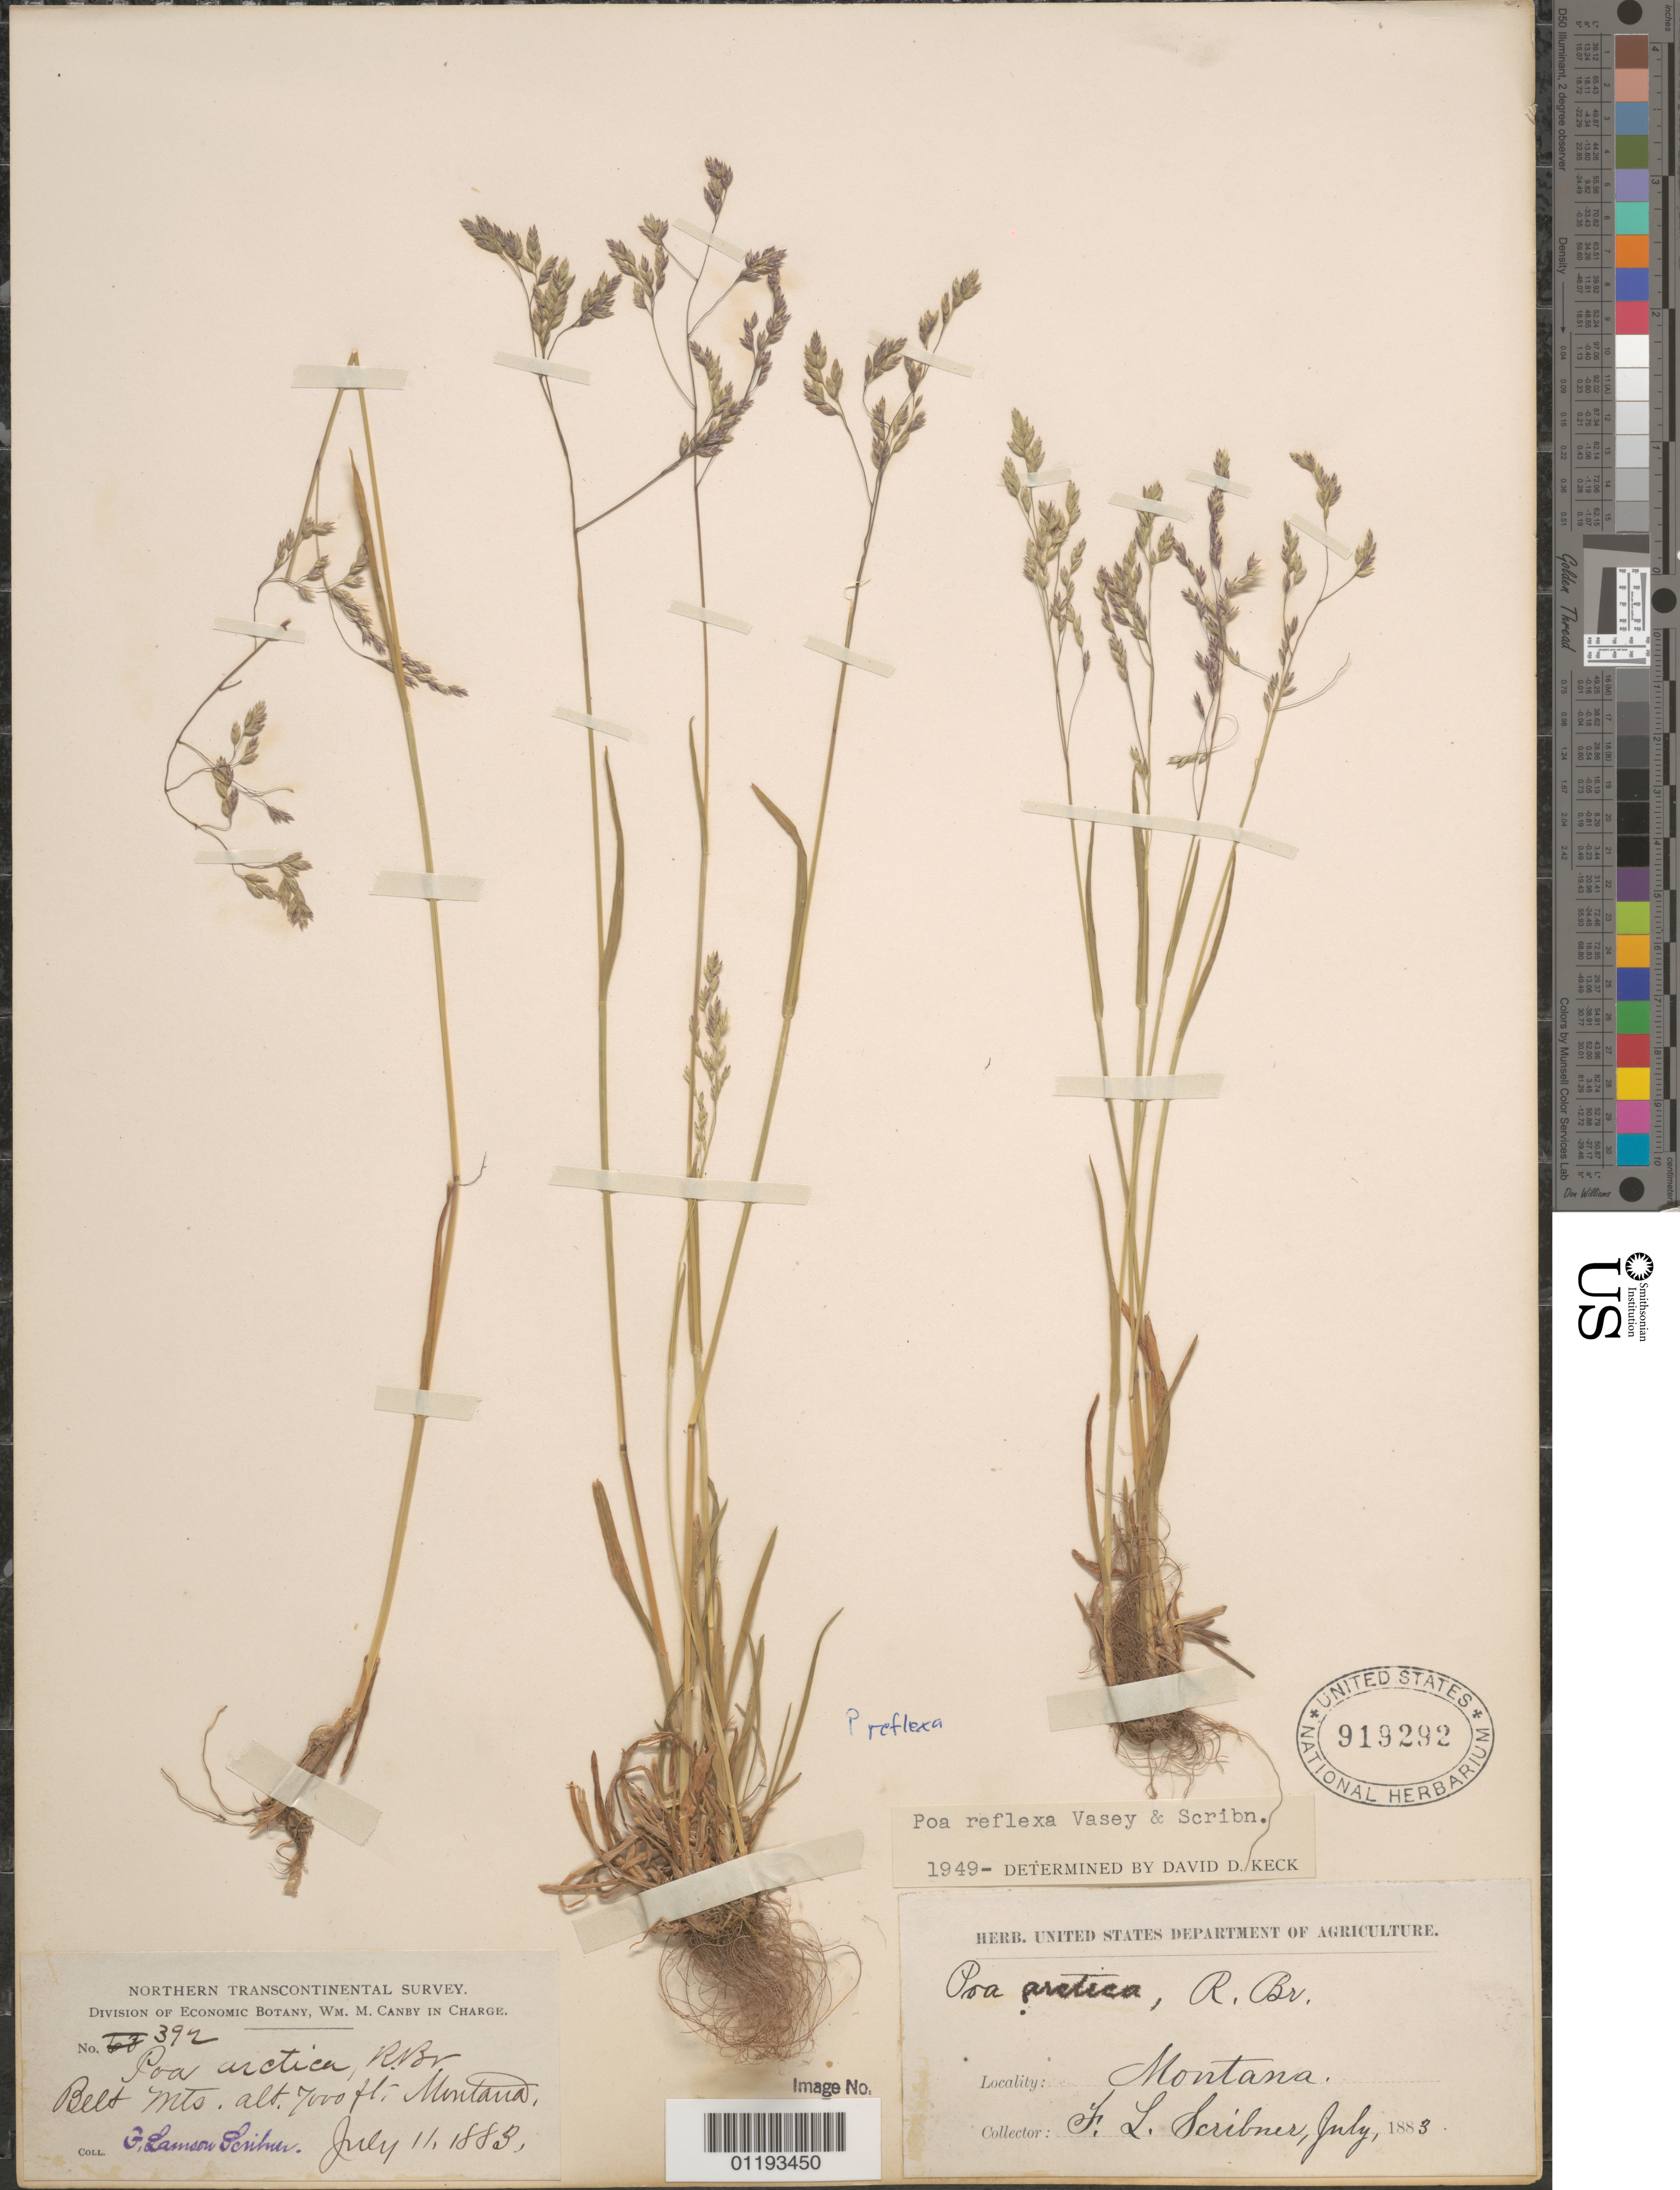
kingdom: Plantae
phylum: Tracheophyta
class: Liliopsida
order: Poales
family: Poaceae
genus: Poa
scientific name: Poa reflexa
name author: Vasey & Scribn.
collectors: F. L. Scribner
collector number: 392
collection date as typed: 11 Jul 1883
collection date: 1883-07-11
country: United States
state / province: Montana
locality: Belt Mts.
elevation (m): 2134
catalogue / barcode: US 919292